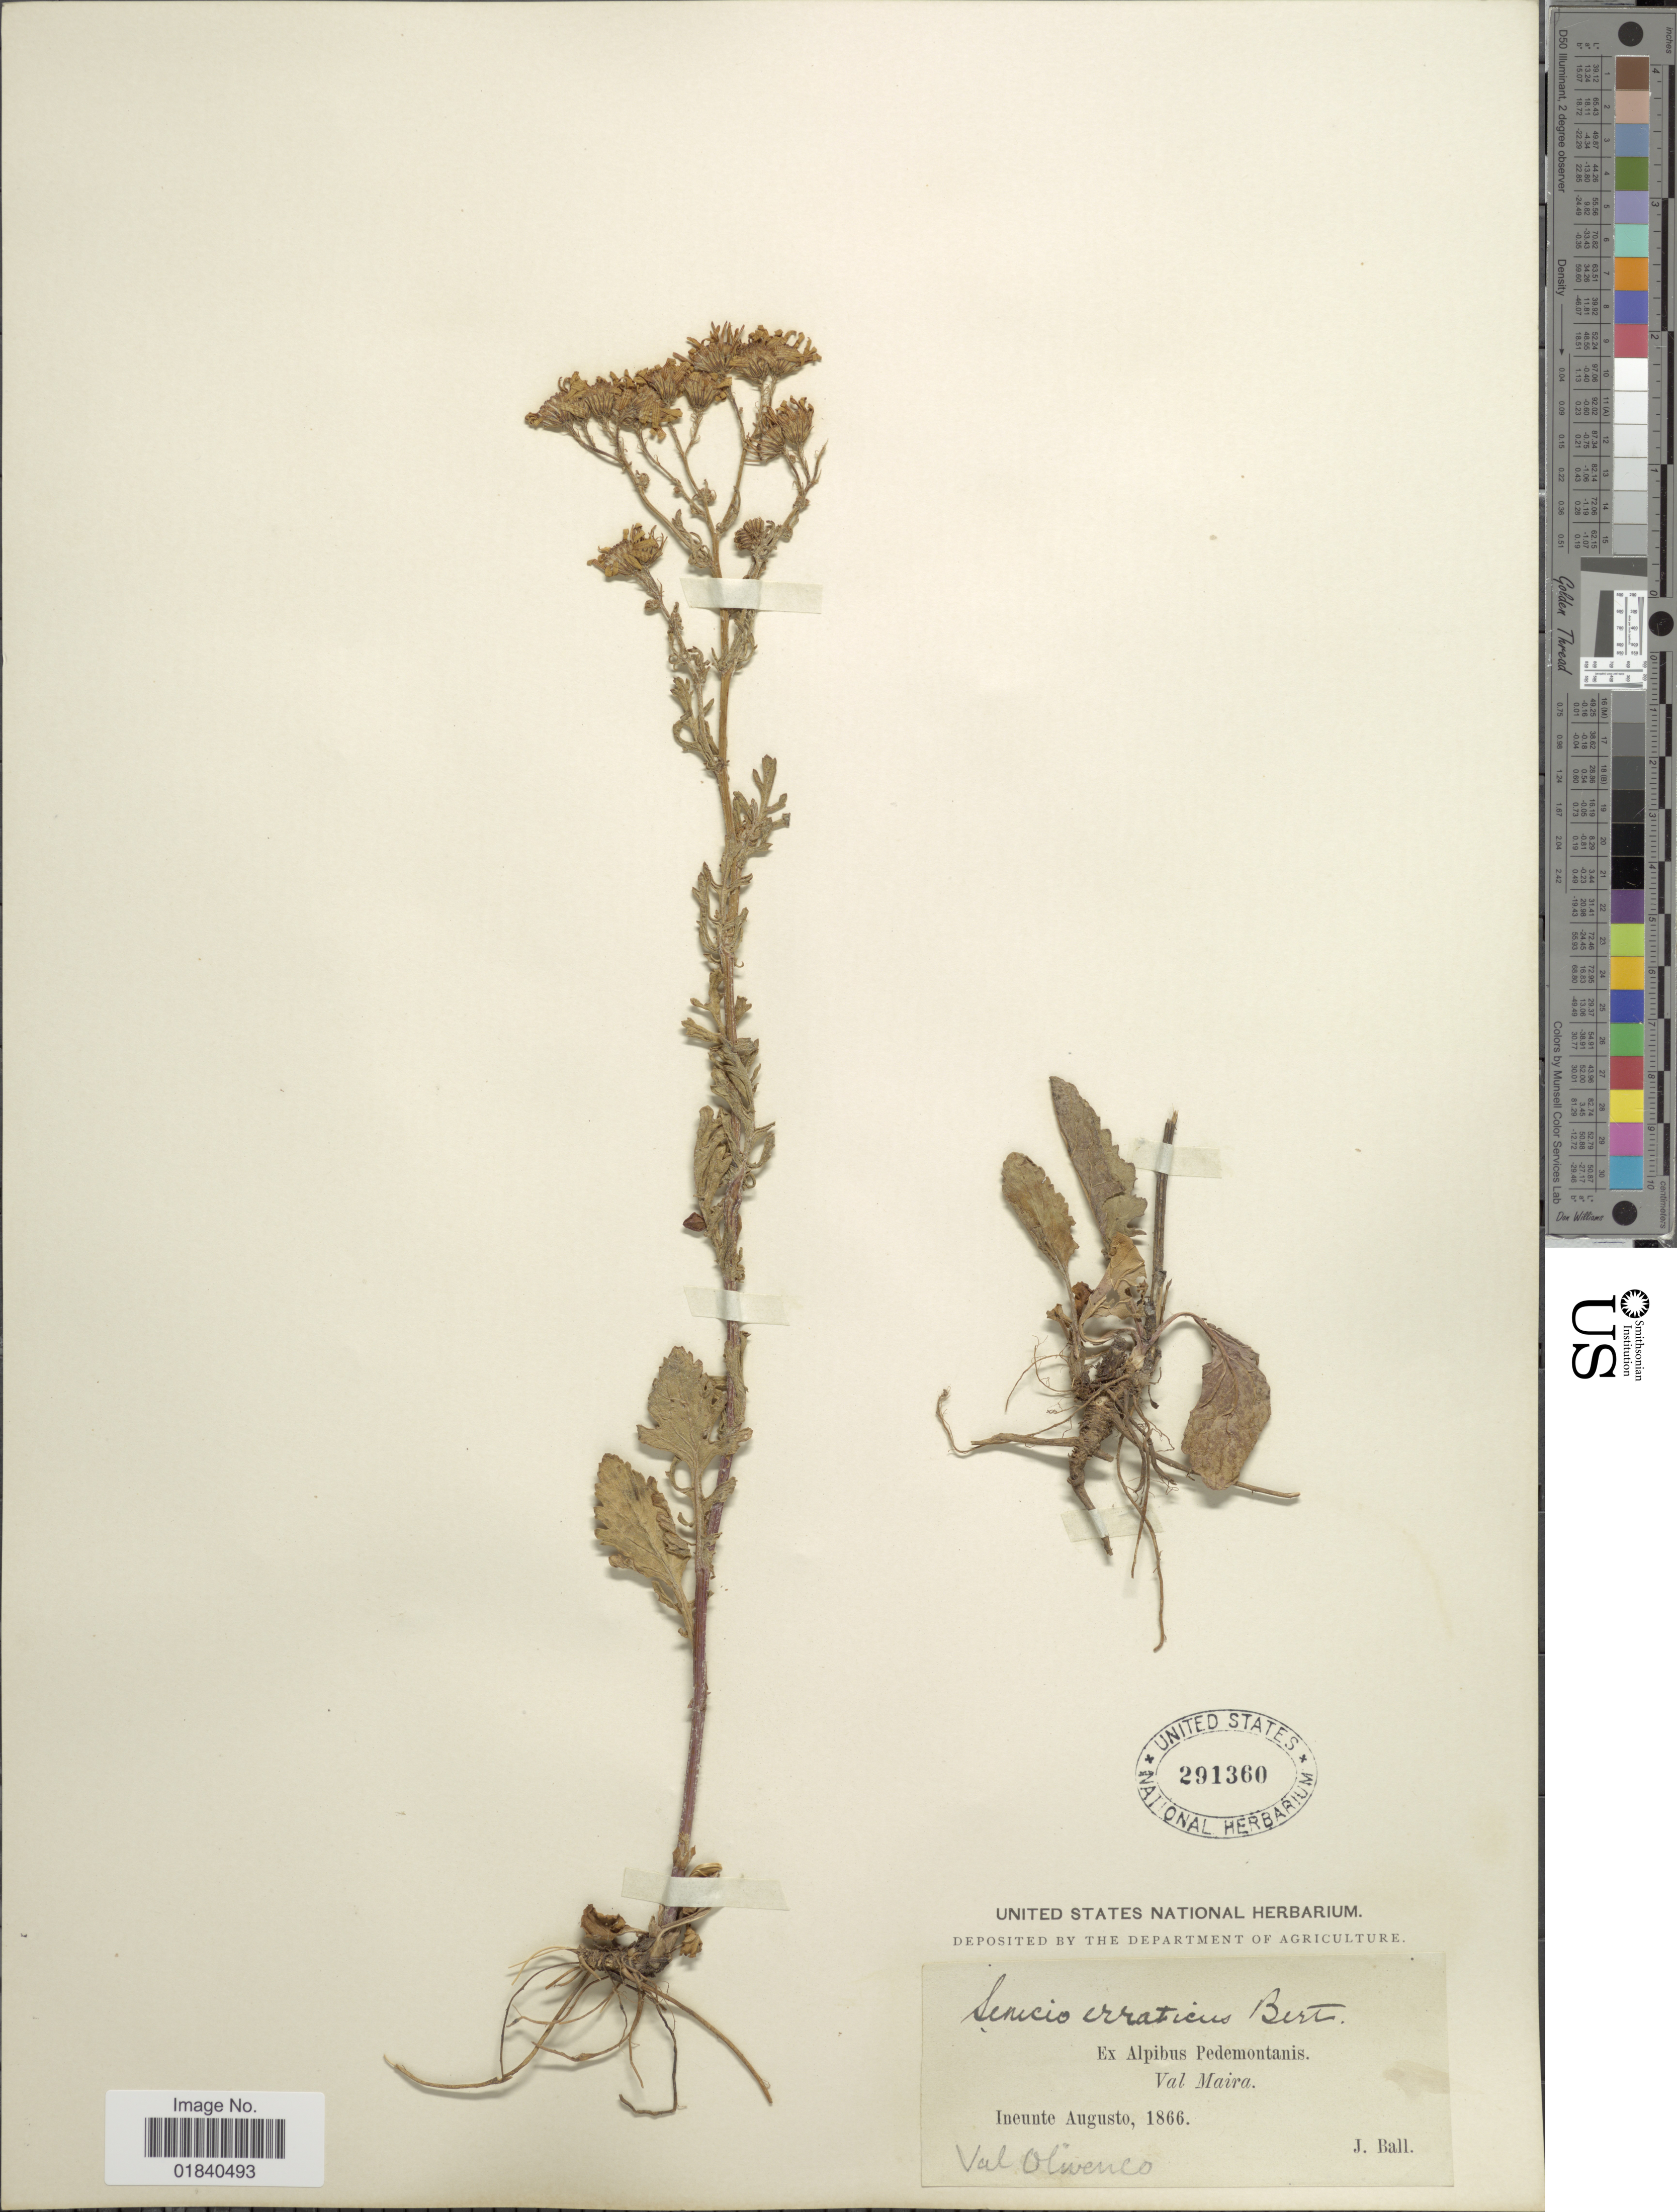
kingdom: Plantae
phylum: Tracheophyta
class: Magnoliopsida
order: Asterales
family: Asteraceae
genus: Jacobaea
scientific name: Jacobaea erratica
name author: (Bertol.) Fourr.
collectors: J. Ball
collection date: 1866-08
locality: Alpibus Pedemontanis. Val Maira. Val Olivenco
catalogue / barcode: US 291360